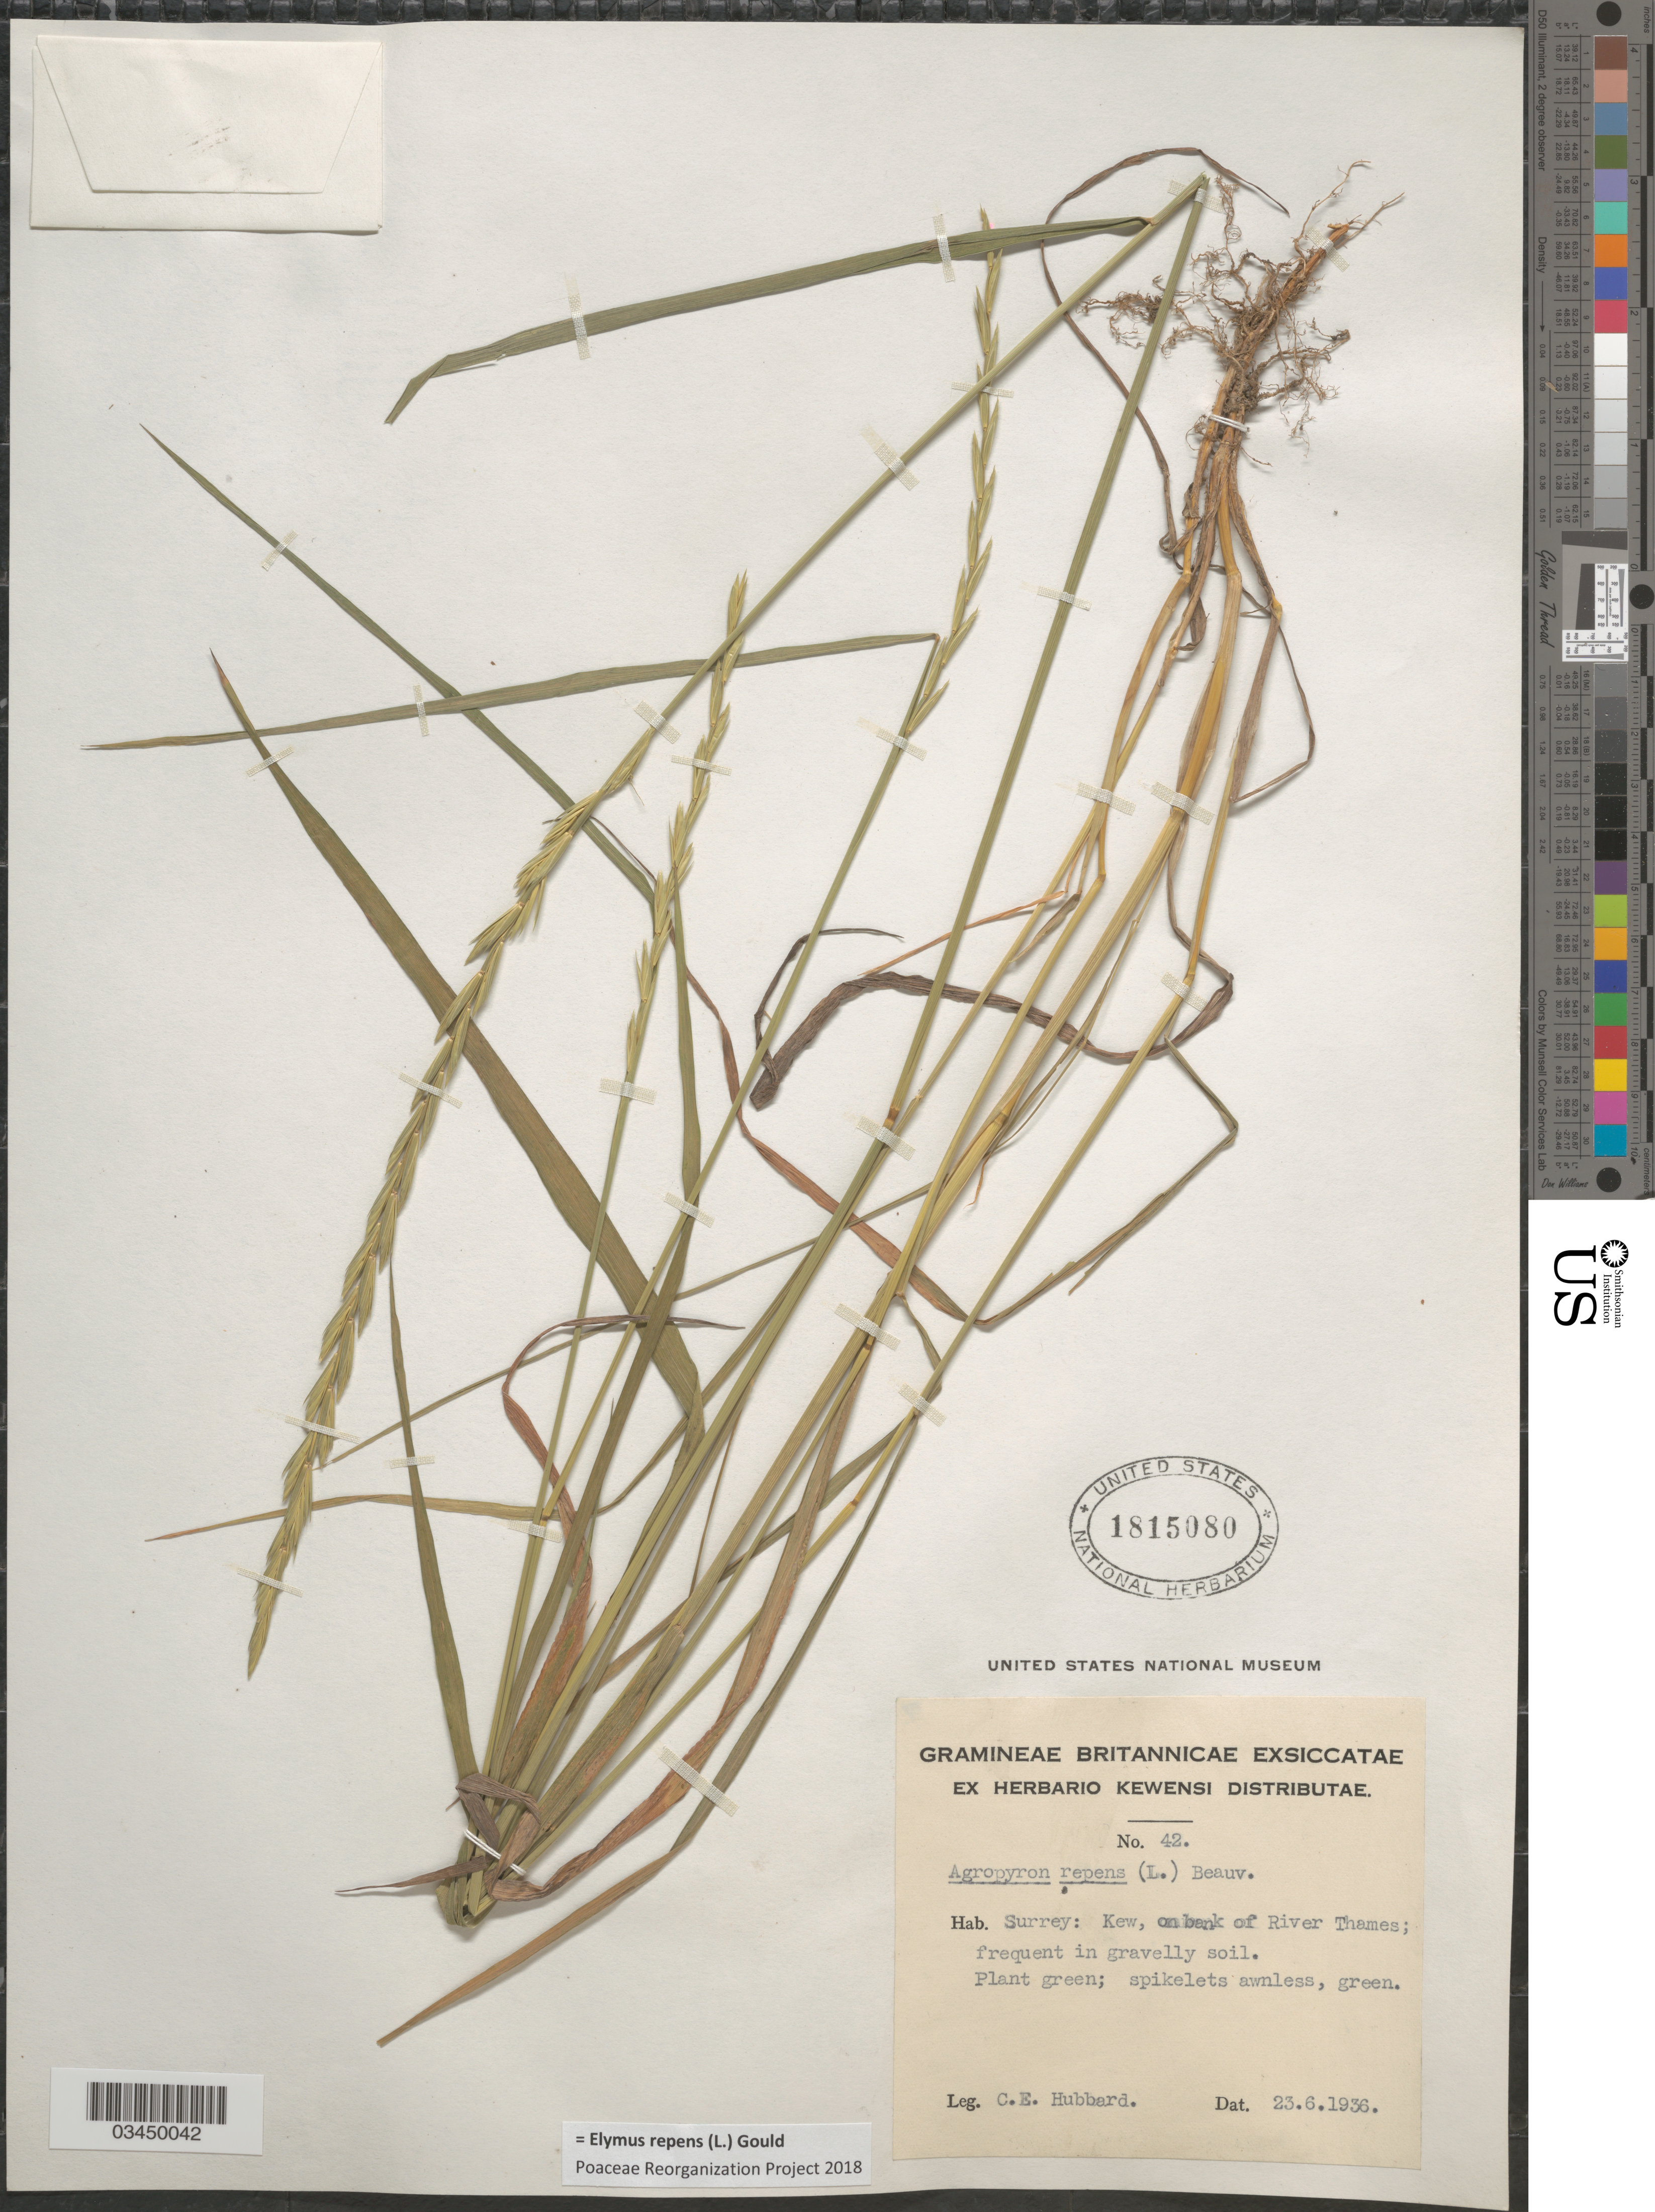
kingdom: Plantae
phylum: Tracheophyta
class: Liliopsida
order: Poales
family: Poaceae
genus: Elymus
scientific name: Elymus repens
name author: (L.) Gould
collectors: C. E. Hubbard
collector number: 42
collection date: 1936-06-23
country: United Kingdom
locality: Britannicae. Surrey: Kew, on bank of river Thames.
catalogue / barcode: US 1815080